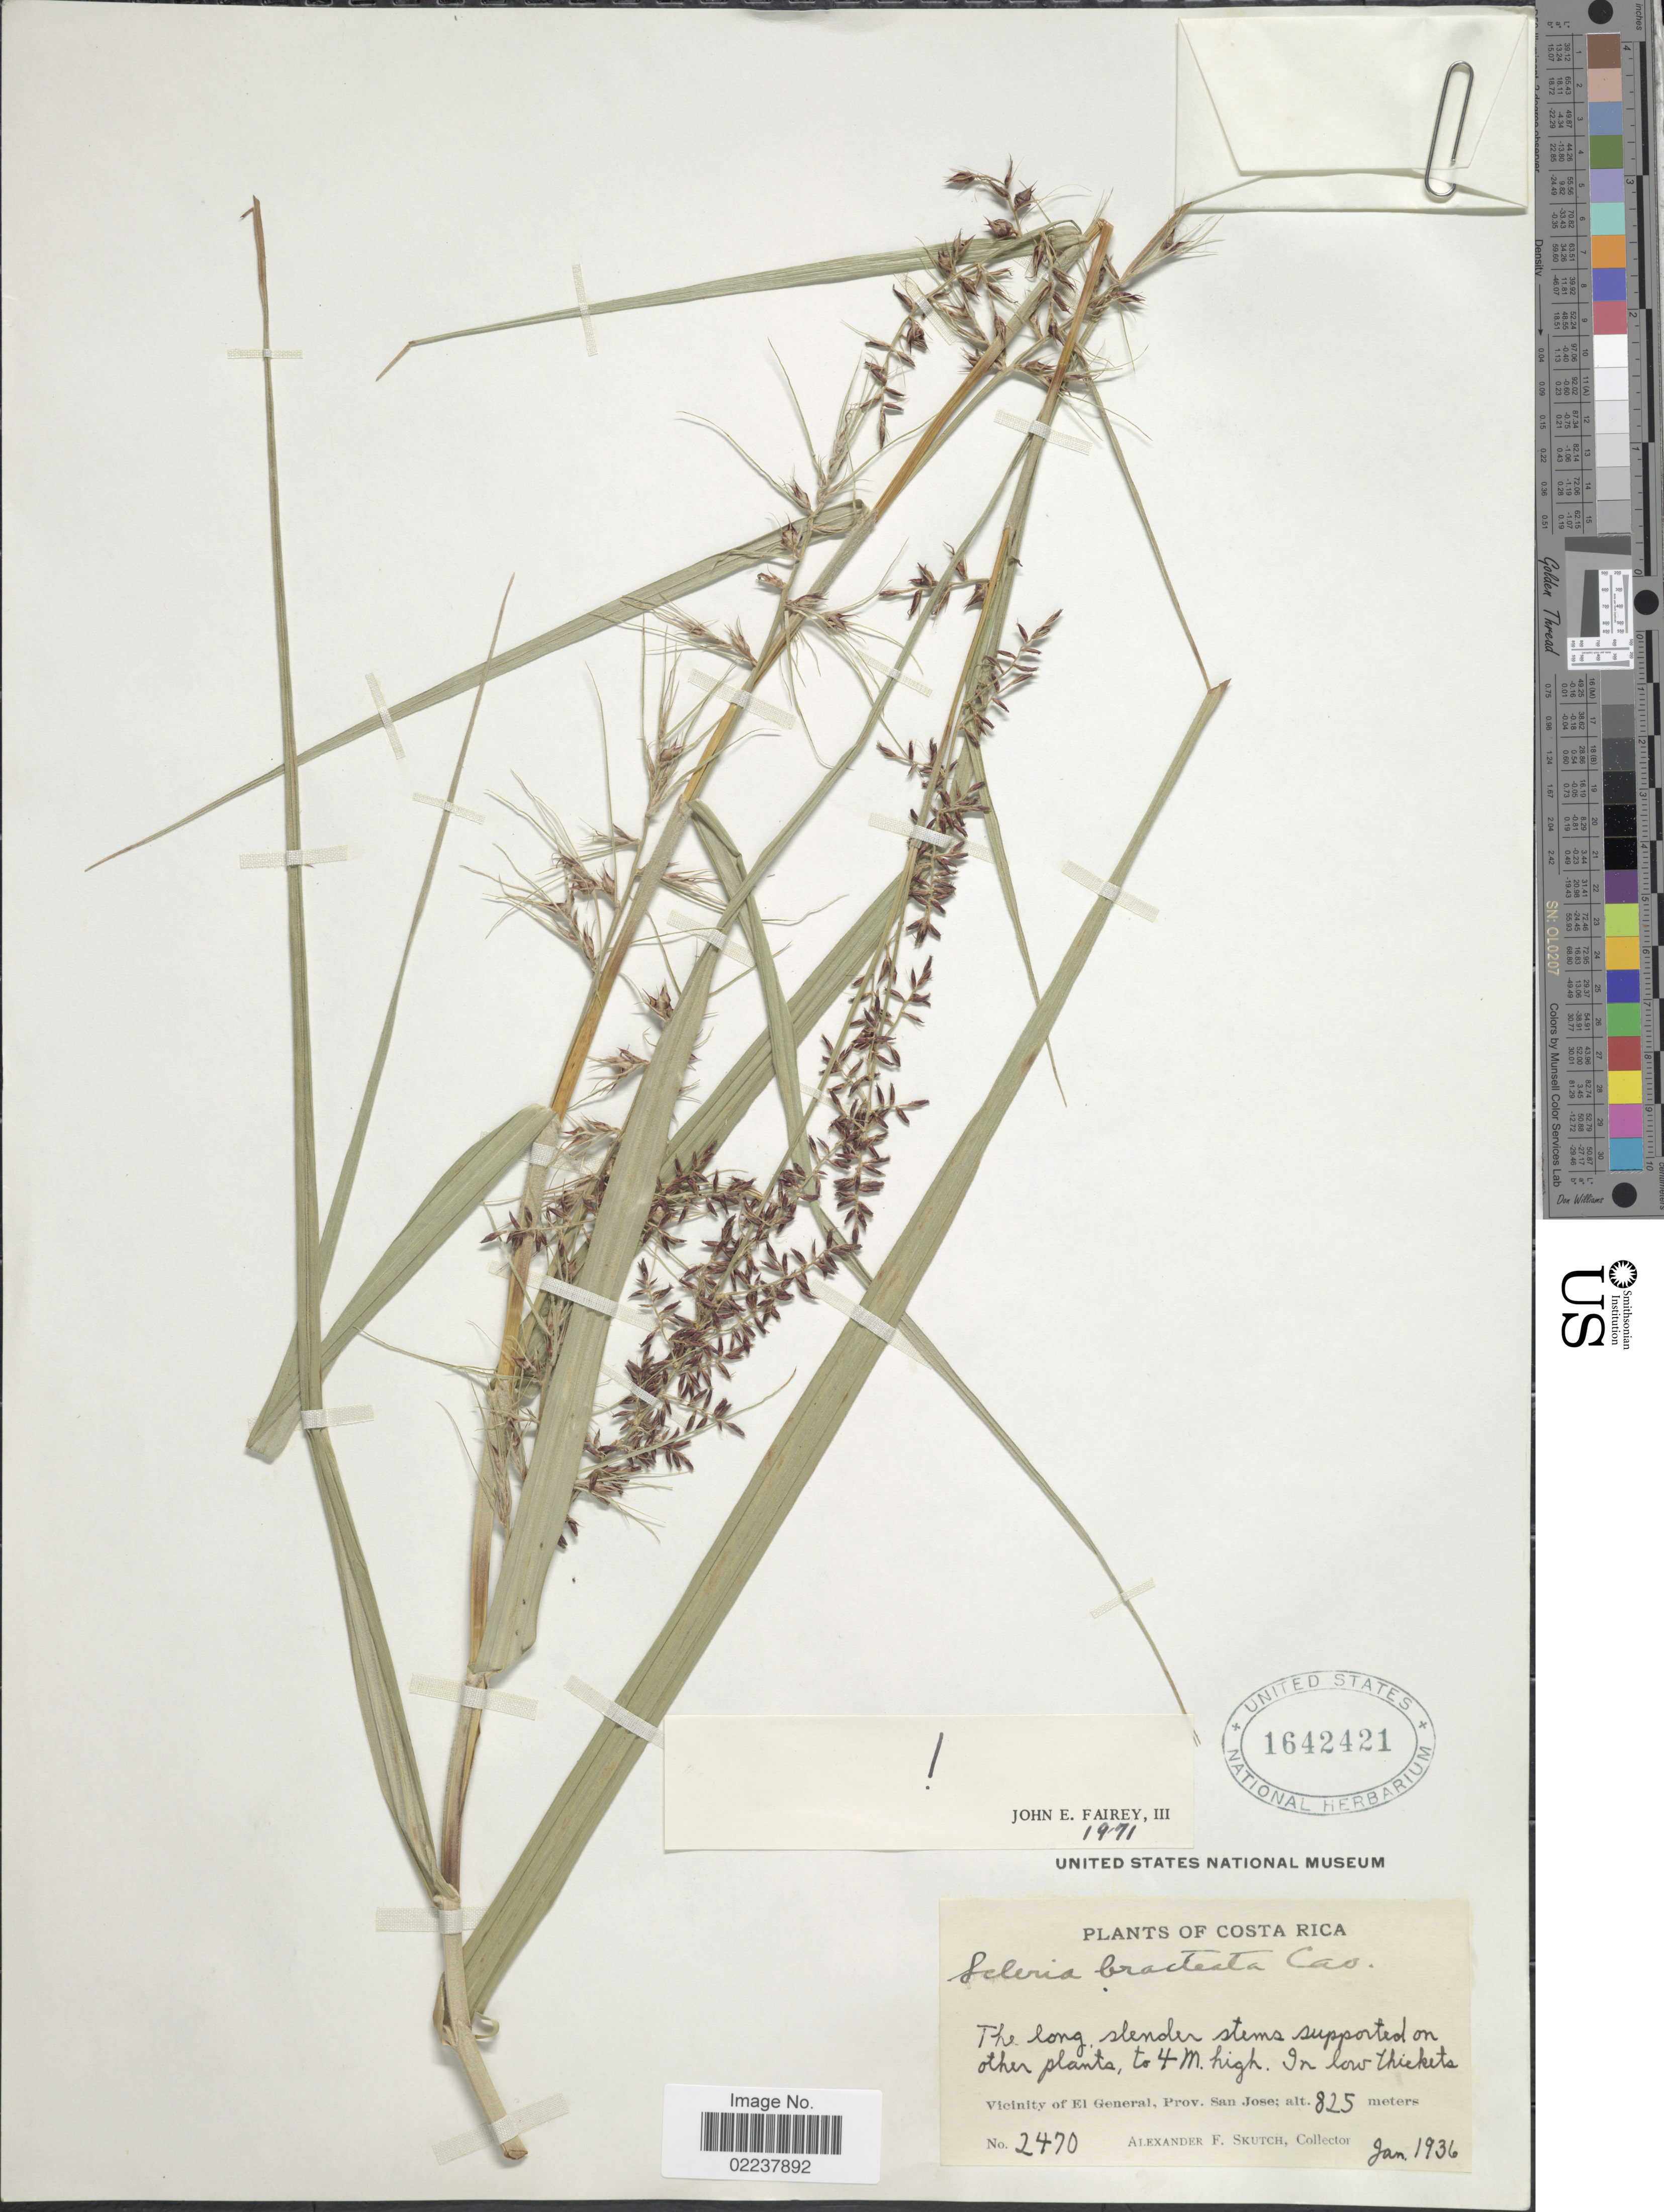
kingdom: Plantae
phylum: Tracheophyta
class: Liliopsida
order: Poales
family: Cyperaceae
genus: Scleria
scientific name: Scleria bracteata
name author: Cav.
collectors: A. F. Skutch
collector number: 2470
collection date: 1936-01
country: Costa Rica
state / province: San José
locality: Vicinity of El General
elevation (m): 825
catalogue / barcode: US 1642421